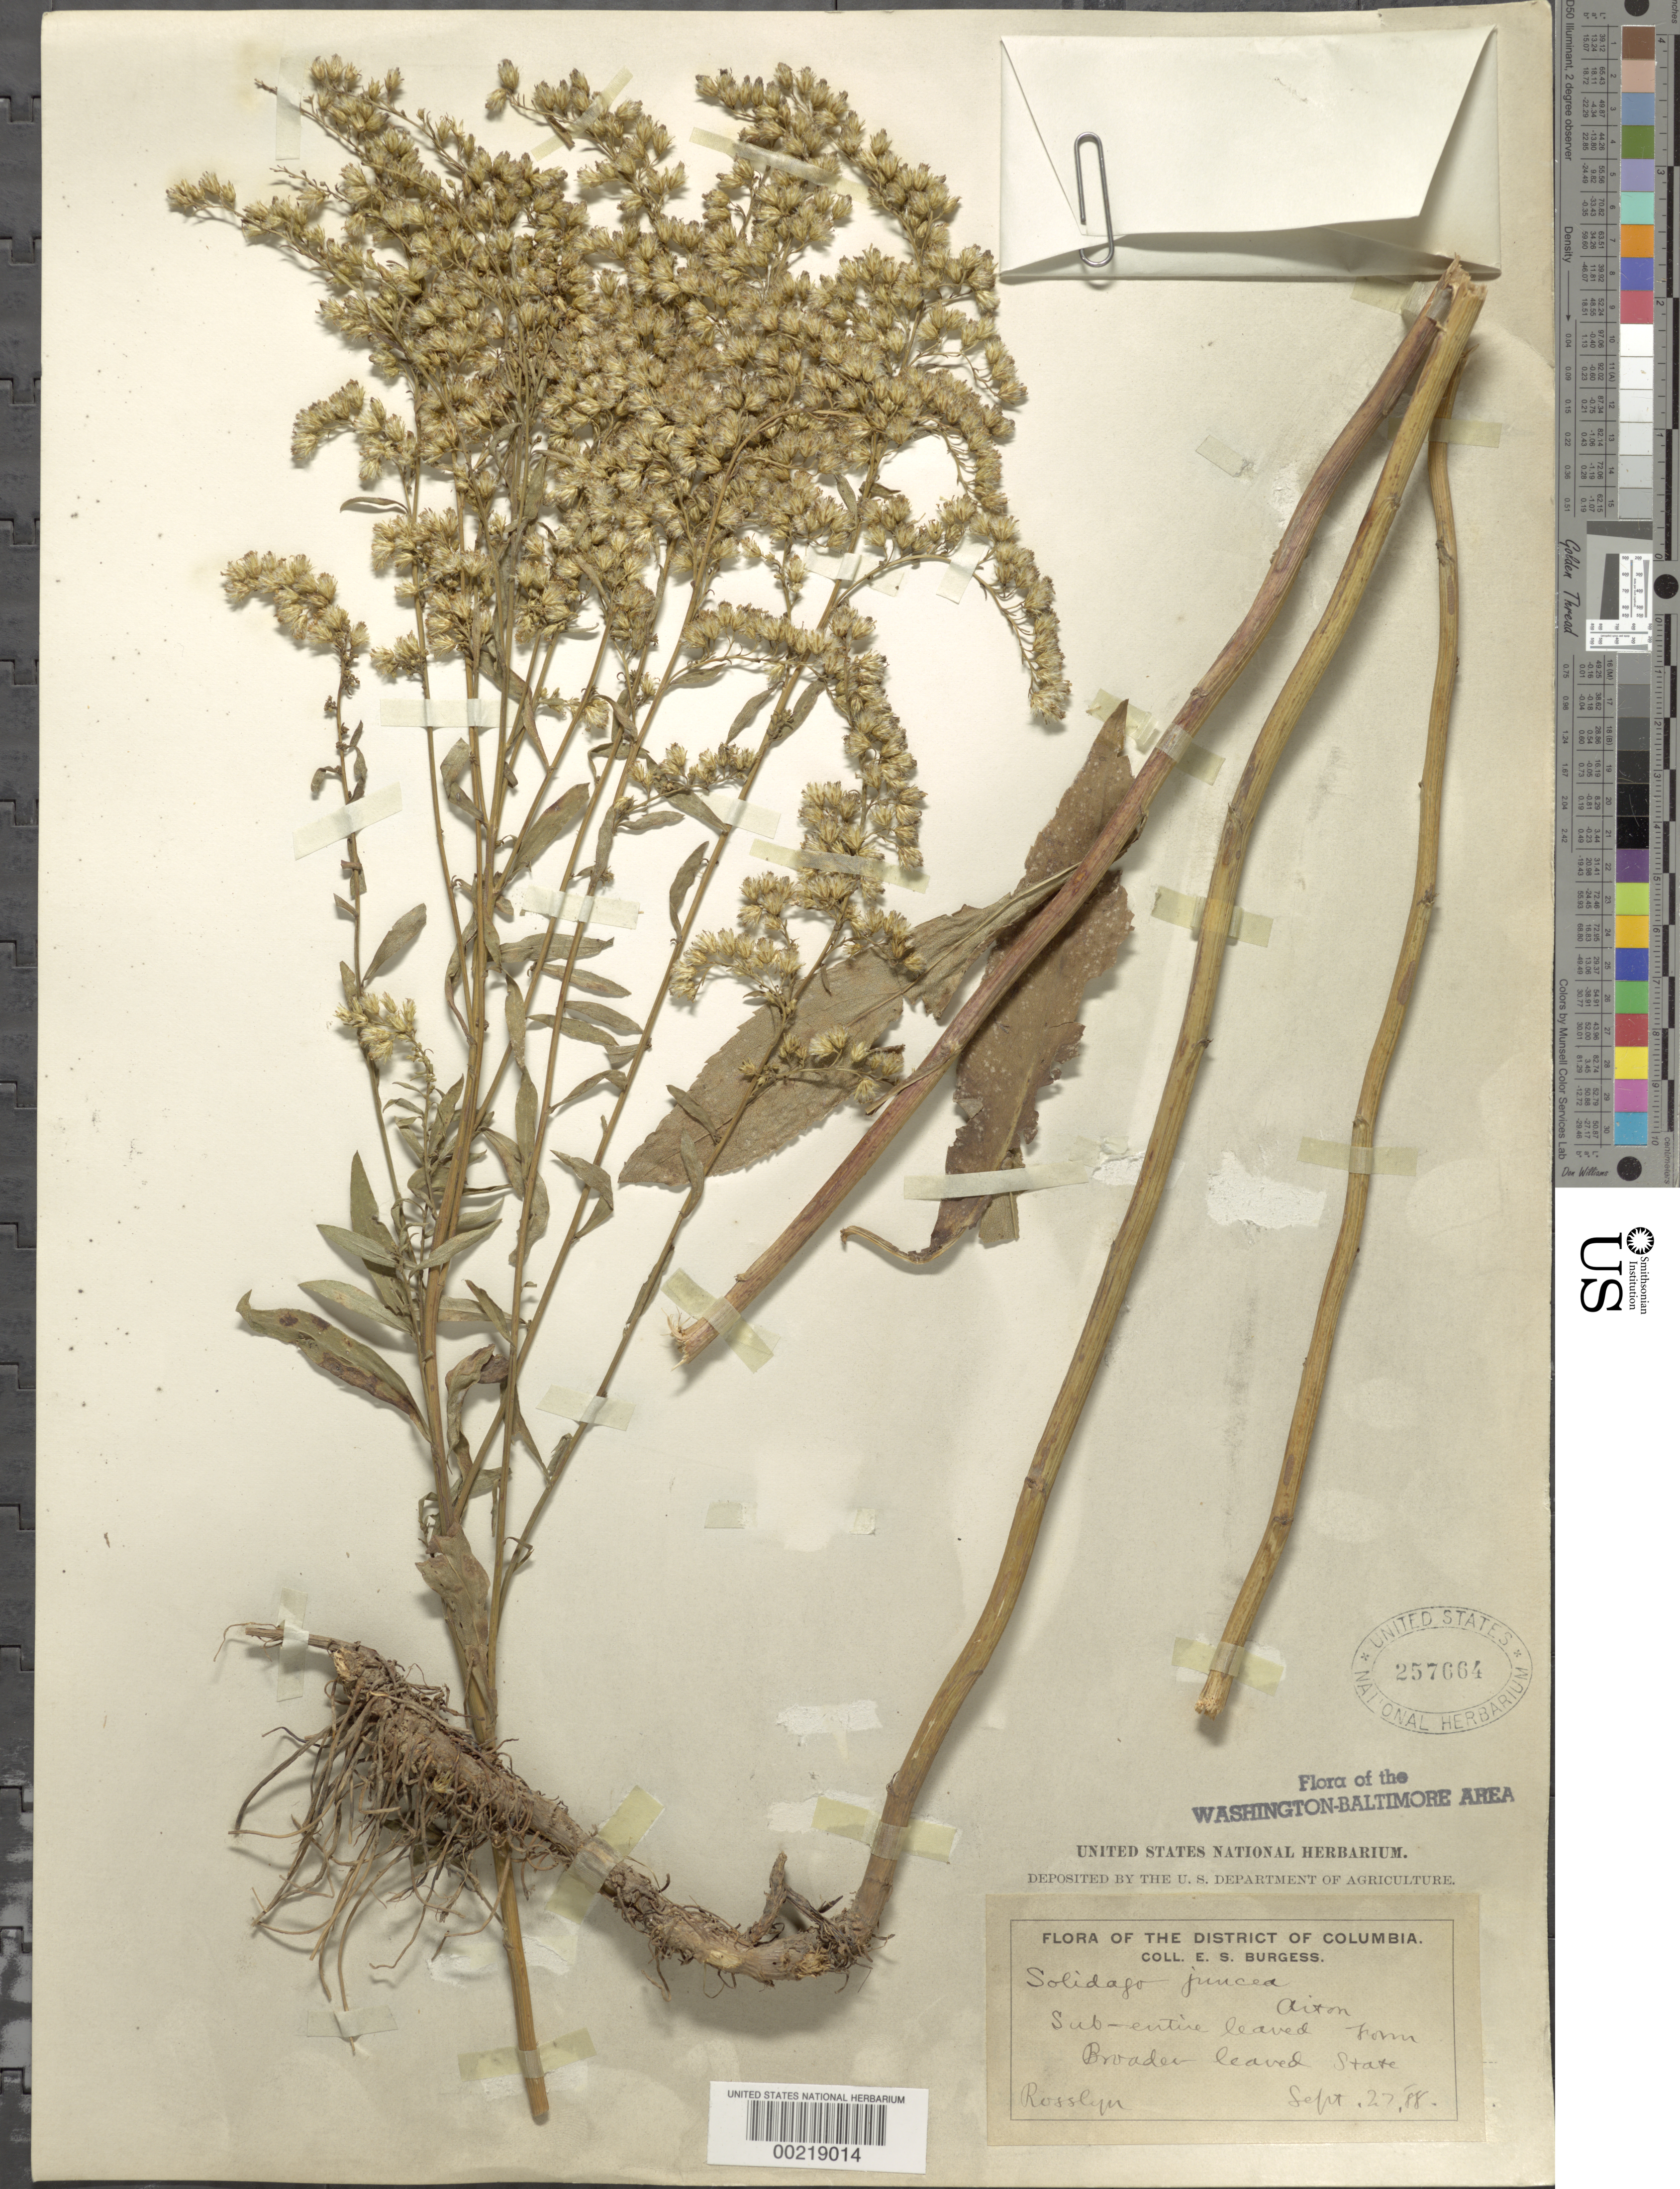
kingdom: Plantae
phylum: Tracheophyta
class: Magnoliopsida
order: Asterales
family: Asteraceae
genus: Solidago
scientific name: Solidago nemoralis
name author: Aiton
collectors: E. Burgess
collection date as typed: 27 Sep 1888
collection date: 1888-09-27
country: United States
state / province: Virginia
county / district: Arlington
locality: Rosslyn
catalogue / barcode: US 257664